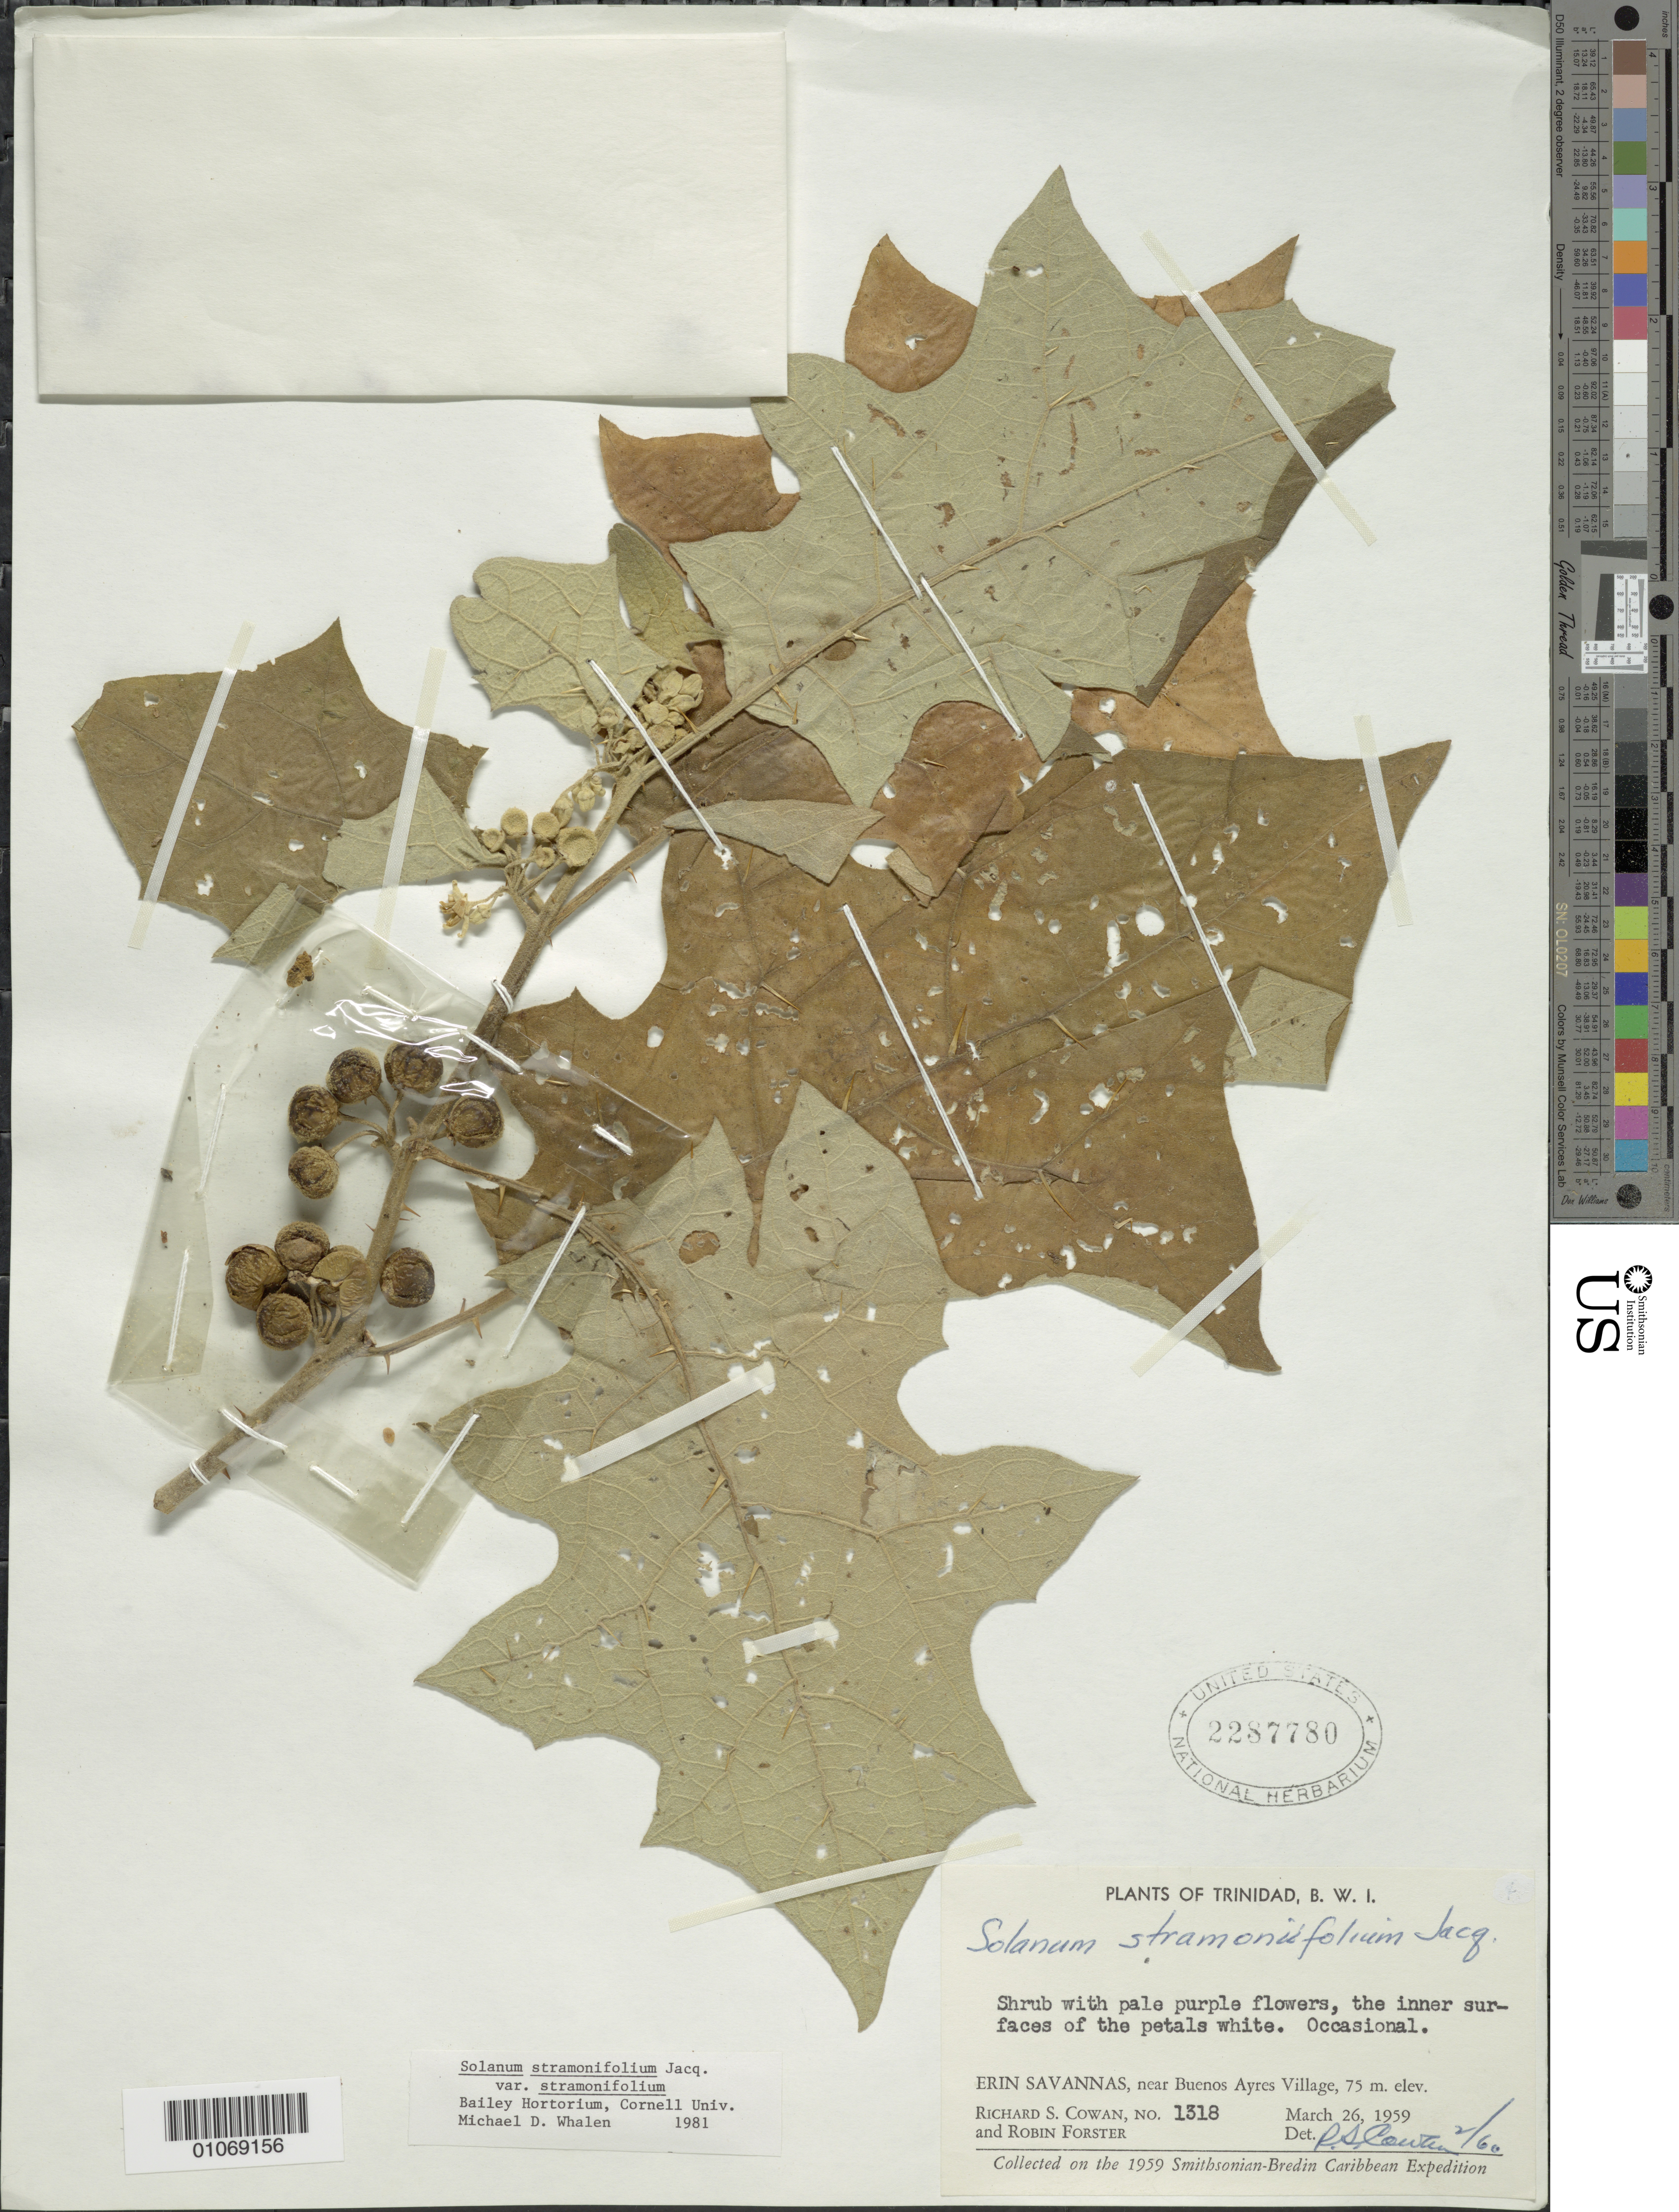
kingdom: Plantae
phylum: Tracheophyta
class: Magnoliopsida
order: Solanales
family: Solanaceae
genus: Solanum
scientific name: Solanum stramoniifolium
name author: Jacq.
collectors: R. S. Cowan & R. Forster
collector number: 1318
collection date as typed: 26 Mar 1959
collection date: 1959-03-26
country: Trinidad and Tobago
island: Trinidad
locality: Erin Savannas, near Buenos Ayres Village.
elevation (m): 75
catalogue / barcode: US 2288780